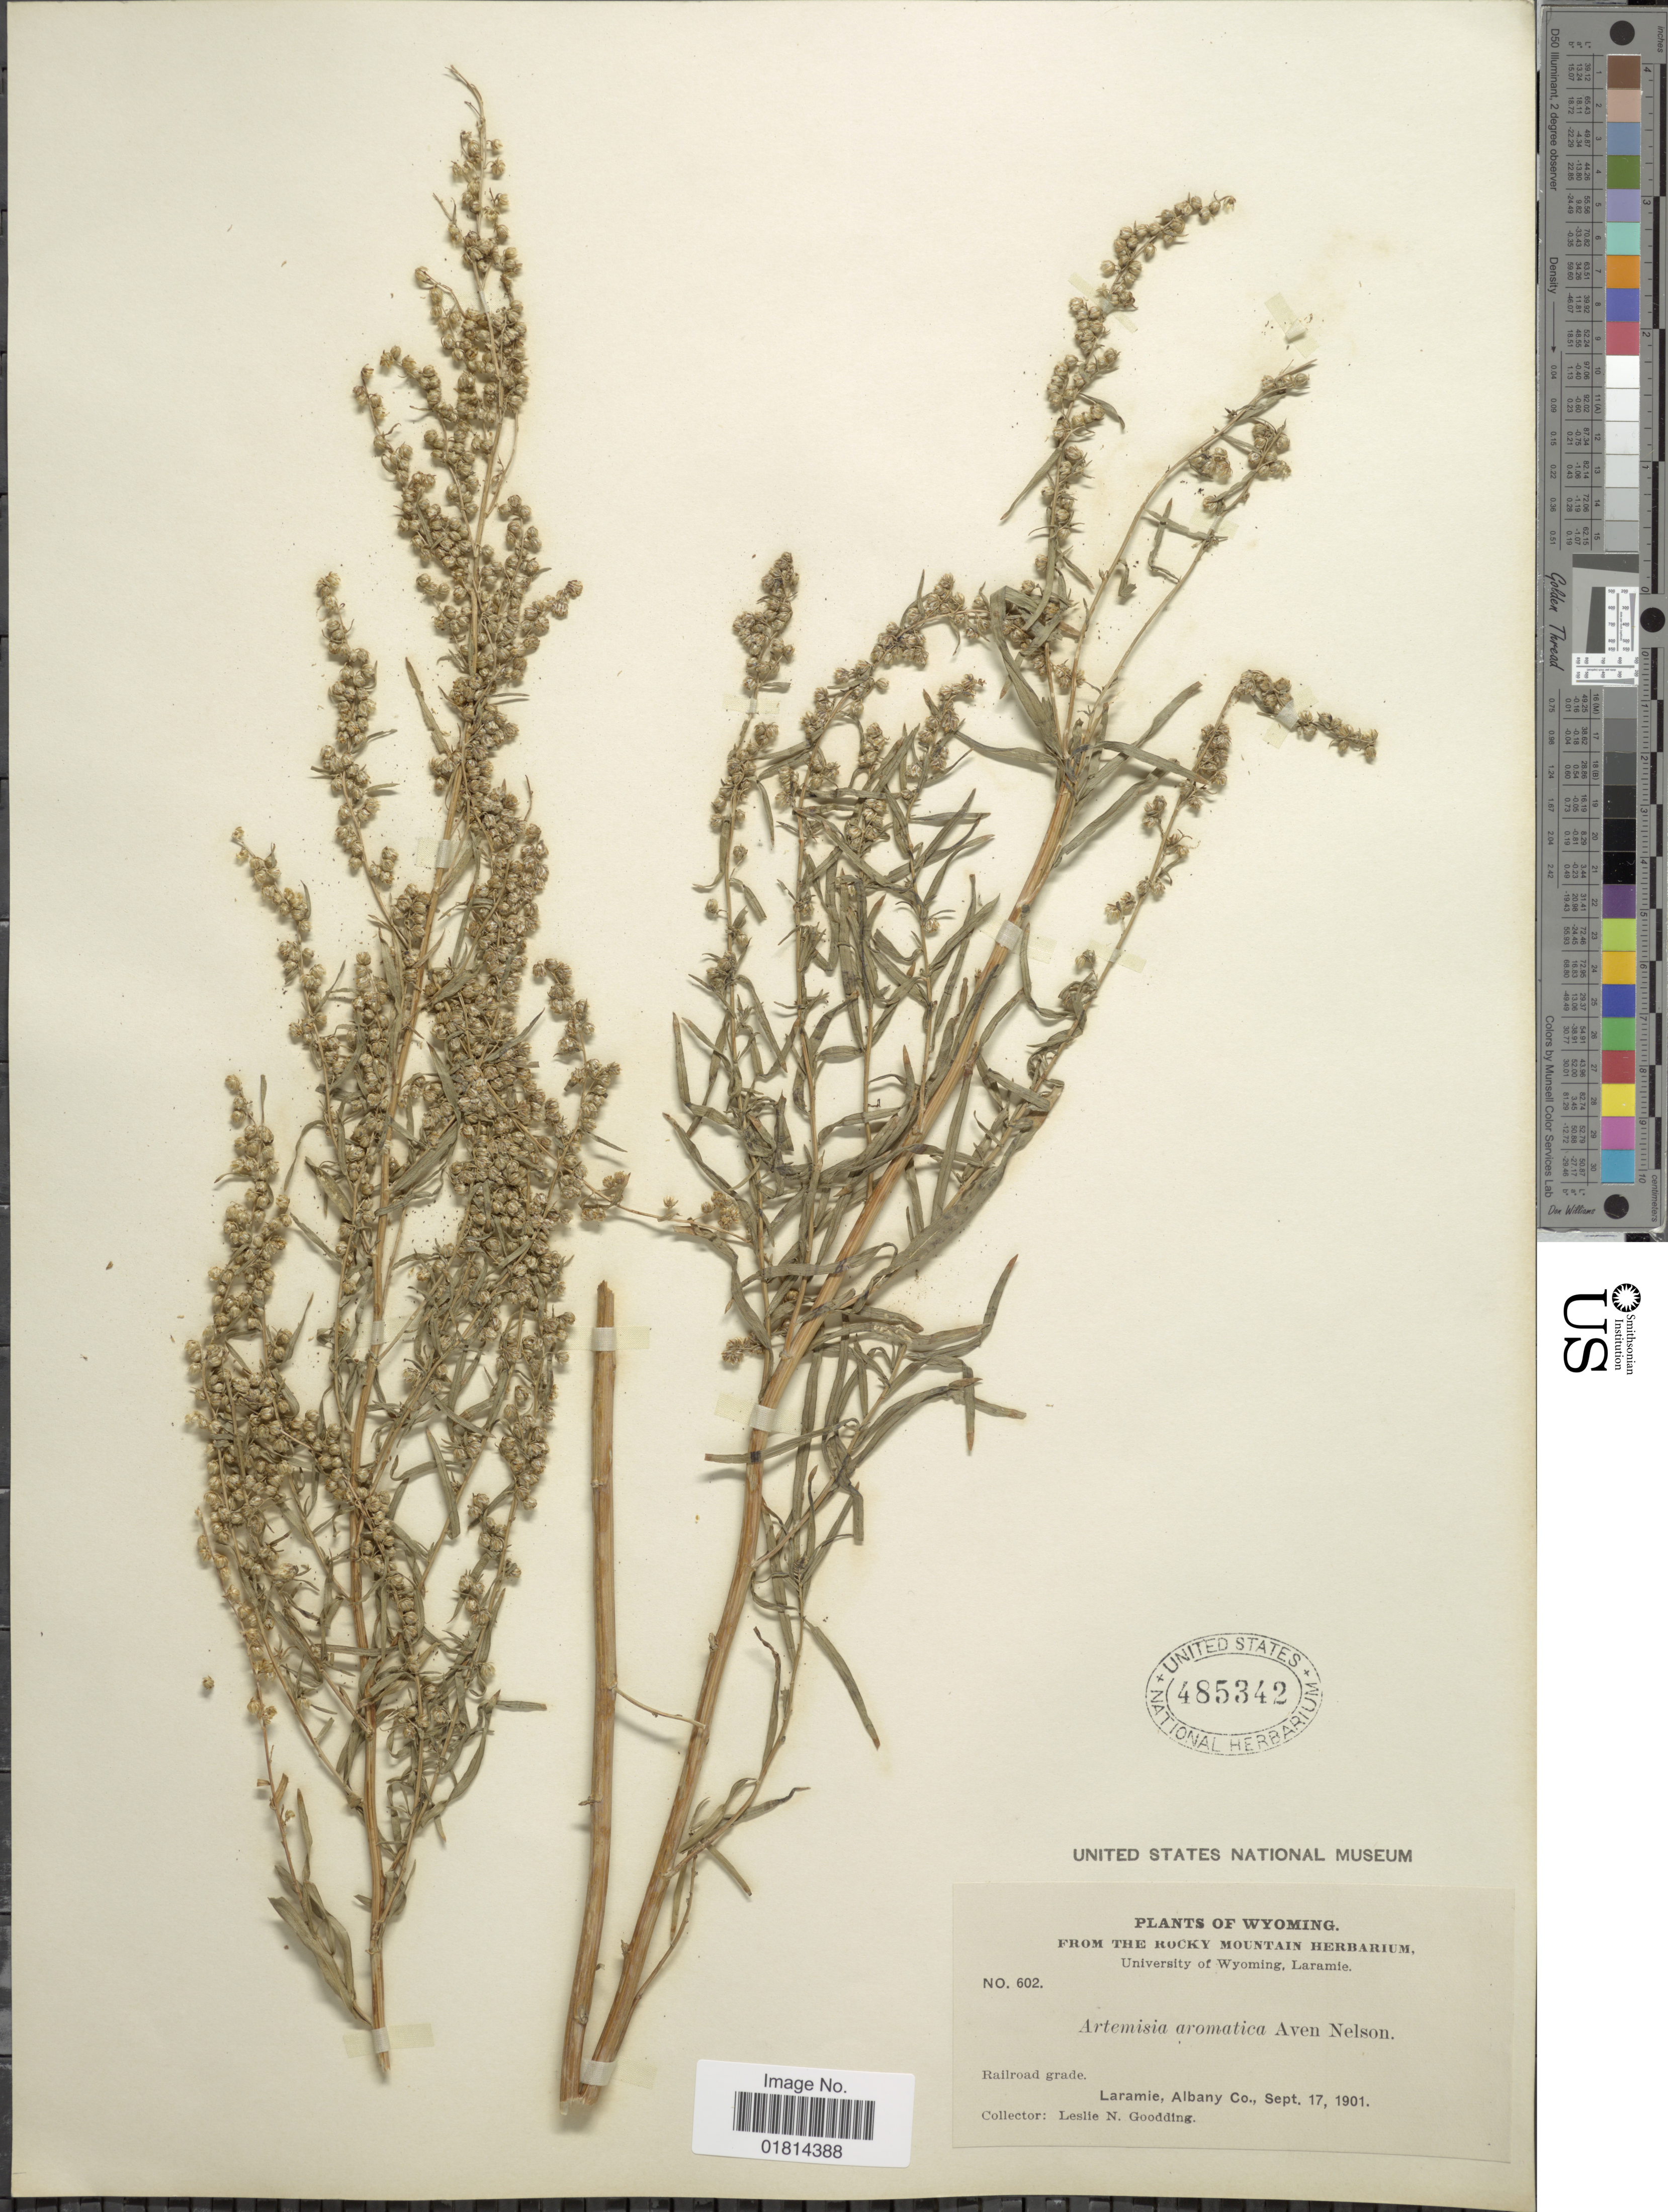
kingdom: Plantae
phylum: Tracheophyta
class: Magnoliopsida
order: Asterales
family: Asteraceae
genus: Artemisia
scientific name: Artemisia aromatica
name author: A. Nelson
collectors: L. N. Goodding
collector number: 602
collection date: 1901-09-17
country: United States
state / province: Wyoming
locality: Railroad grade. Laramie, Albany Co.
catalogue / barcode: US 485342